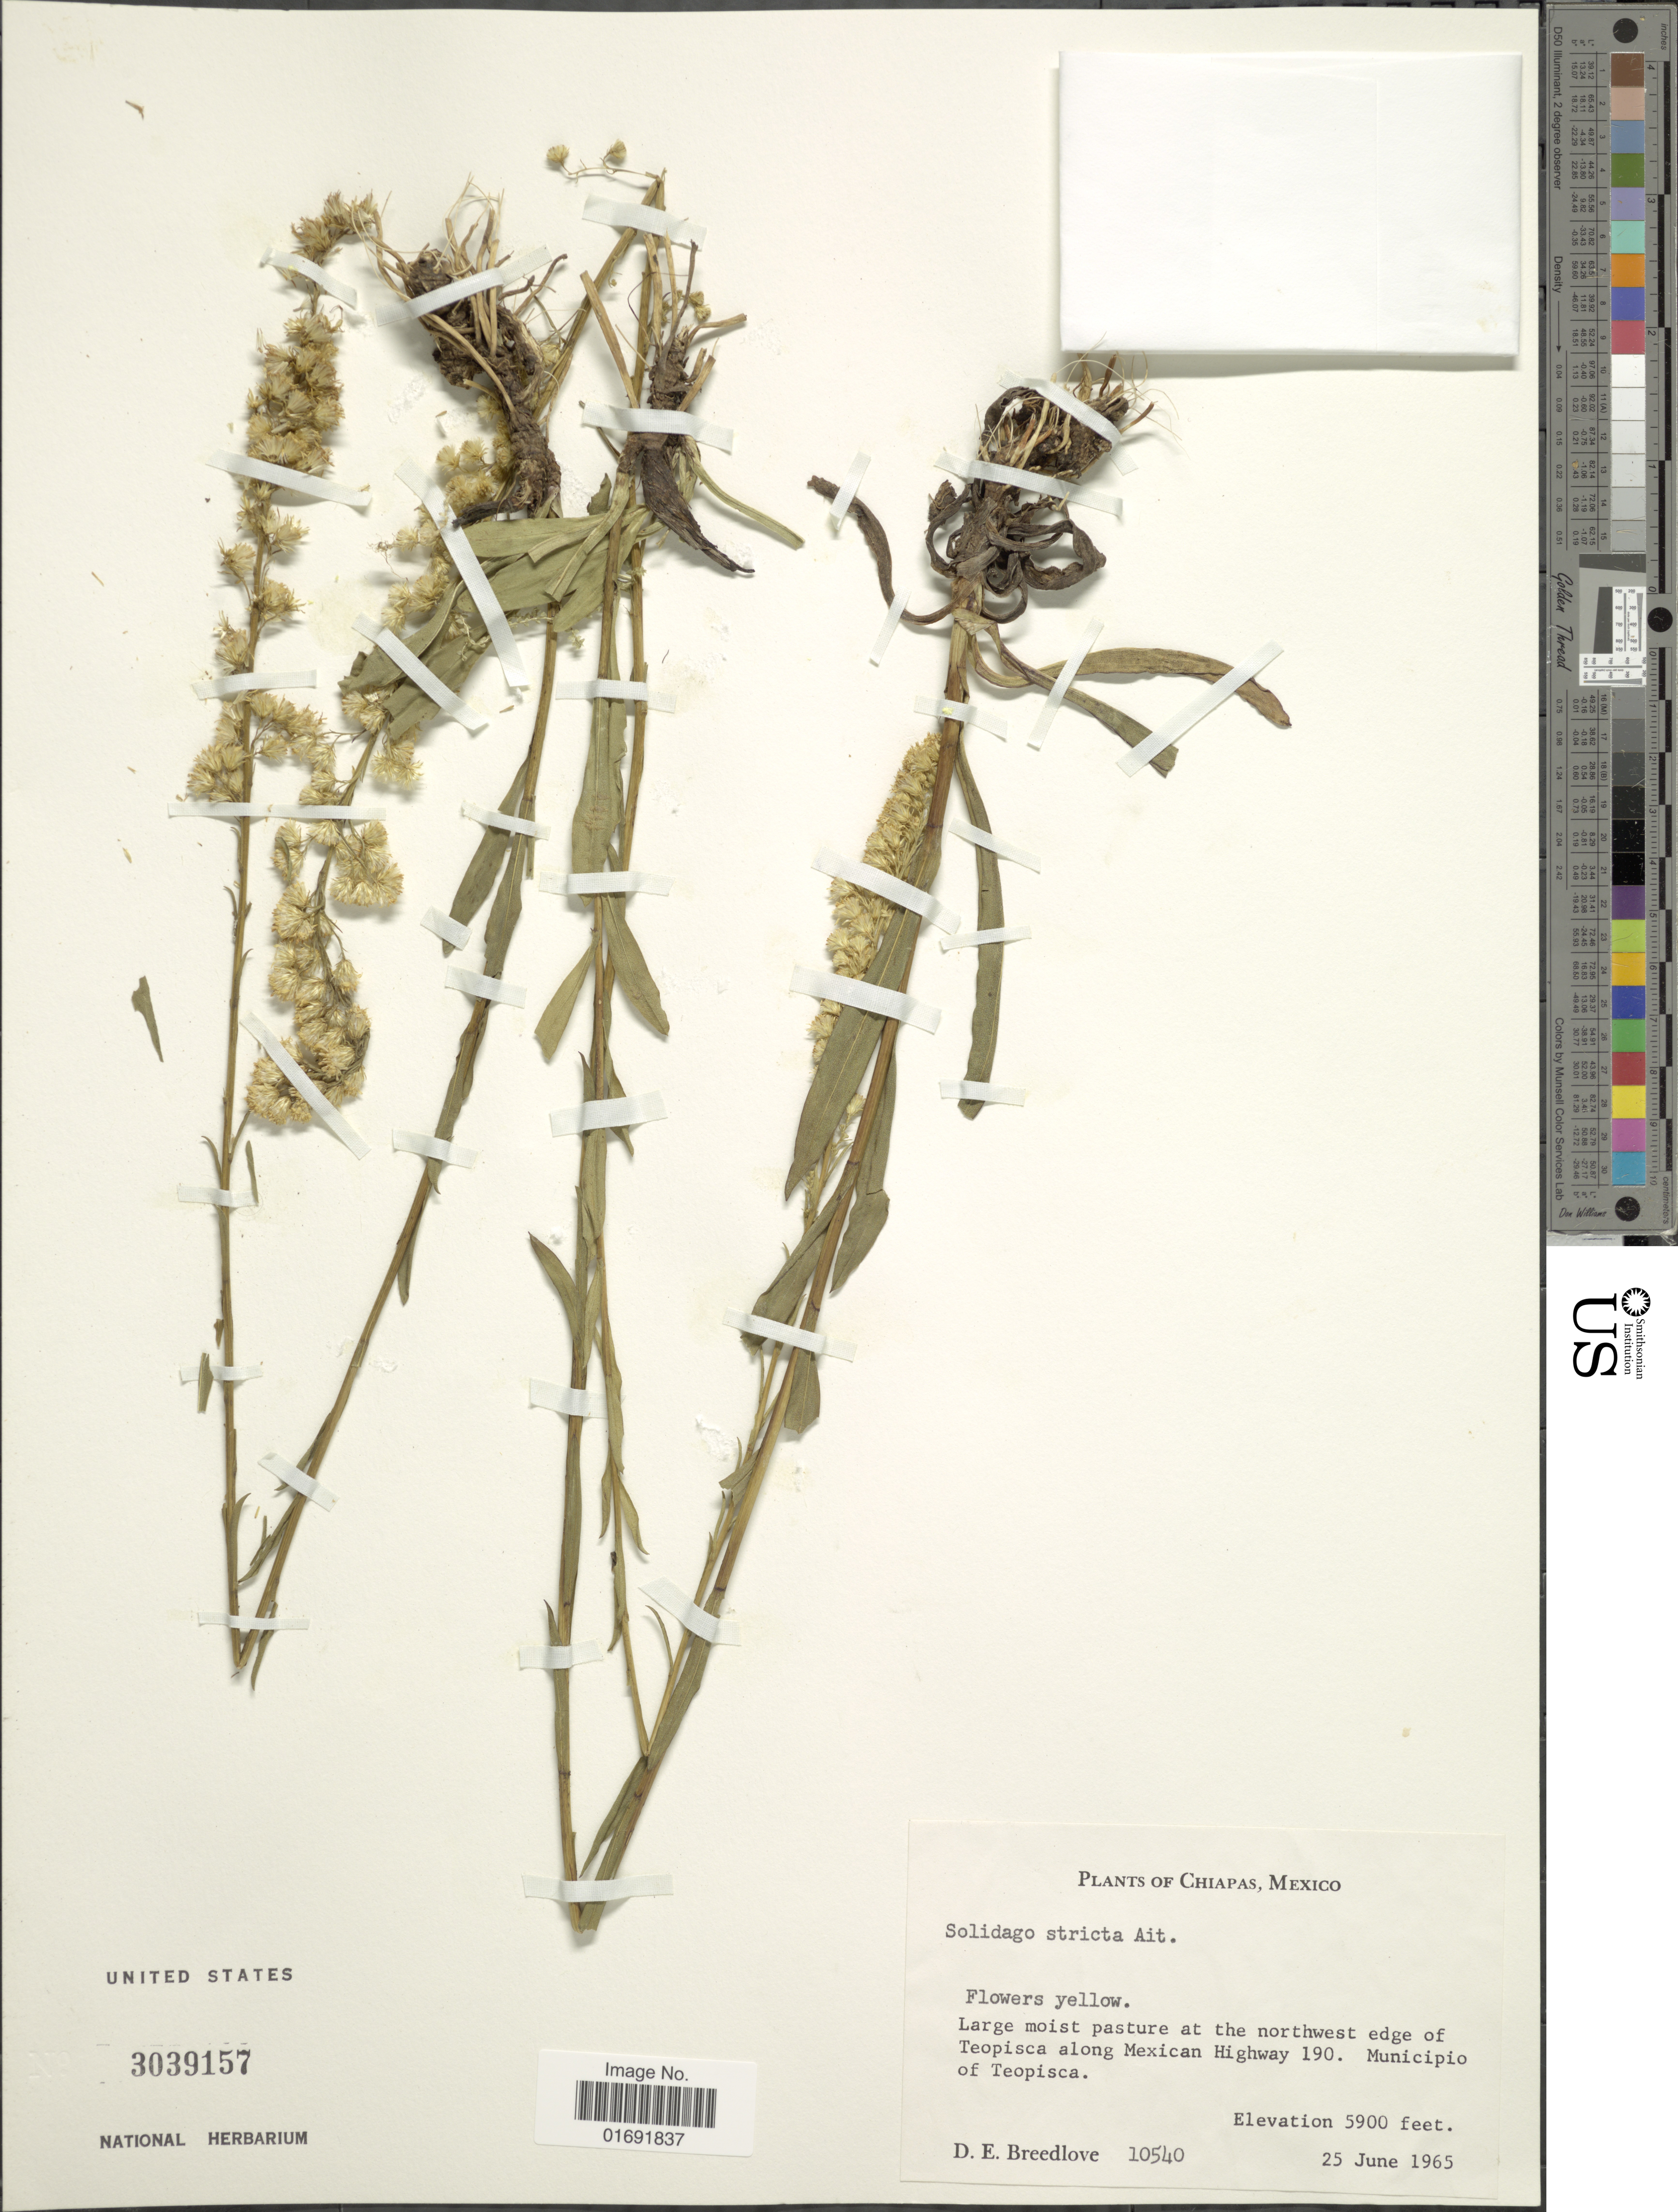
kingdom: Plantae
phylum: Tracheophyta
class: Magnoliopsida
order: Asterales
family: Asteraceae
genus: Solidago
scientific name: Solidago stricta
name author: Aiton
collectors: D. E. Breedlove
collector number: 10540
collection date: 1964-06-25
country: Mexico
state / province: Chiapas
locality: At the northwest edge of Teopisca along Mexican Highway 190, Municipio of Teopisca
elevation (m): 1798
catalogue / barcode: US 3039157